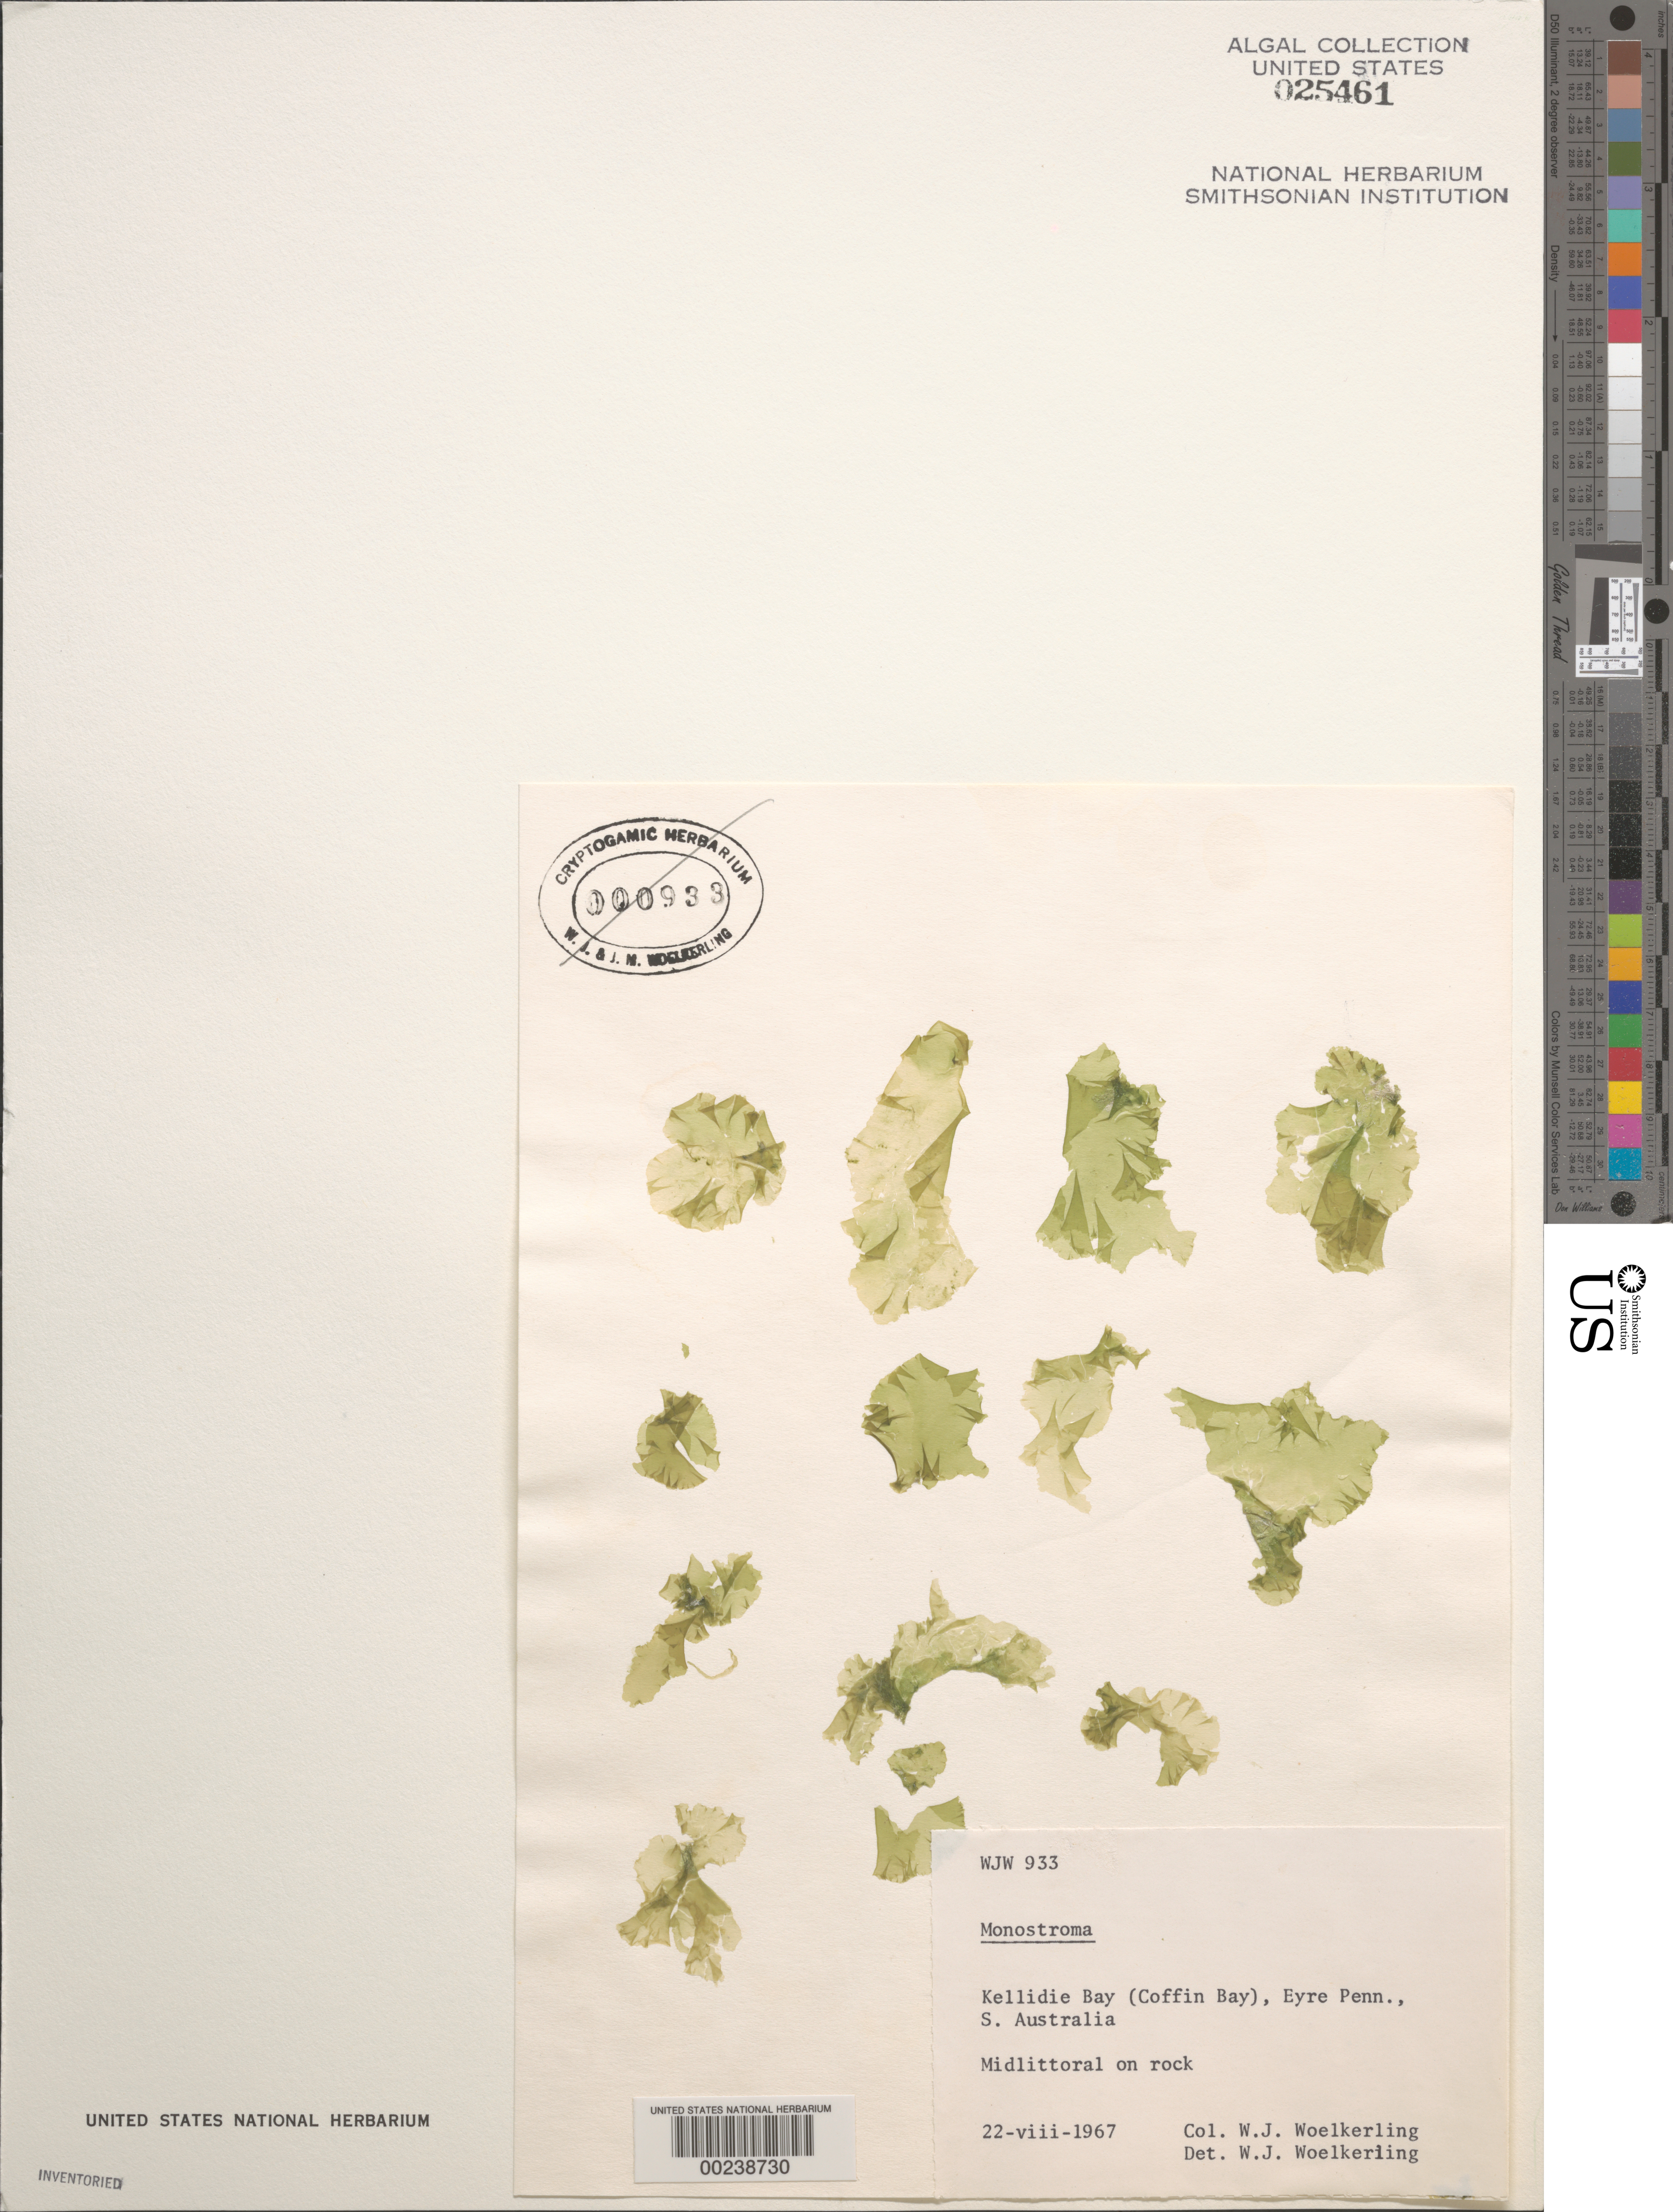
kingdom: Plantae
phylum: Chlorophyta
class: Ulvophyceae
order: Ulvales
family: Monostromataceae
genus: Monostroma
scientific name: Monostroma sp.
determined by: Woelkerling, W. J.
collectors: W. Woelkerling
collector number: WJW 933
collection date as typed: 22 Aug 1967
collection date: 1967-08-22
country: Australia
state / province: South Australia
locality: Kellidie bay, coffin bay, eyre peninsula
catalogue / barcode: US 25461